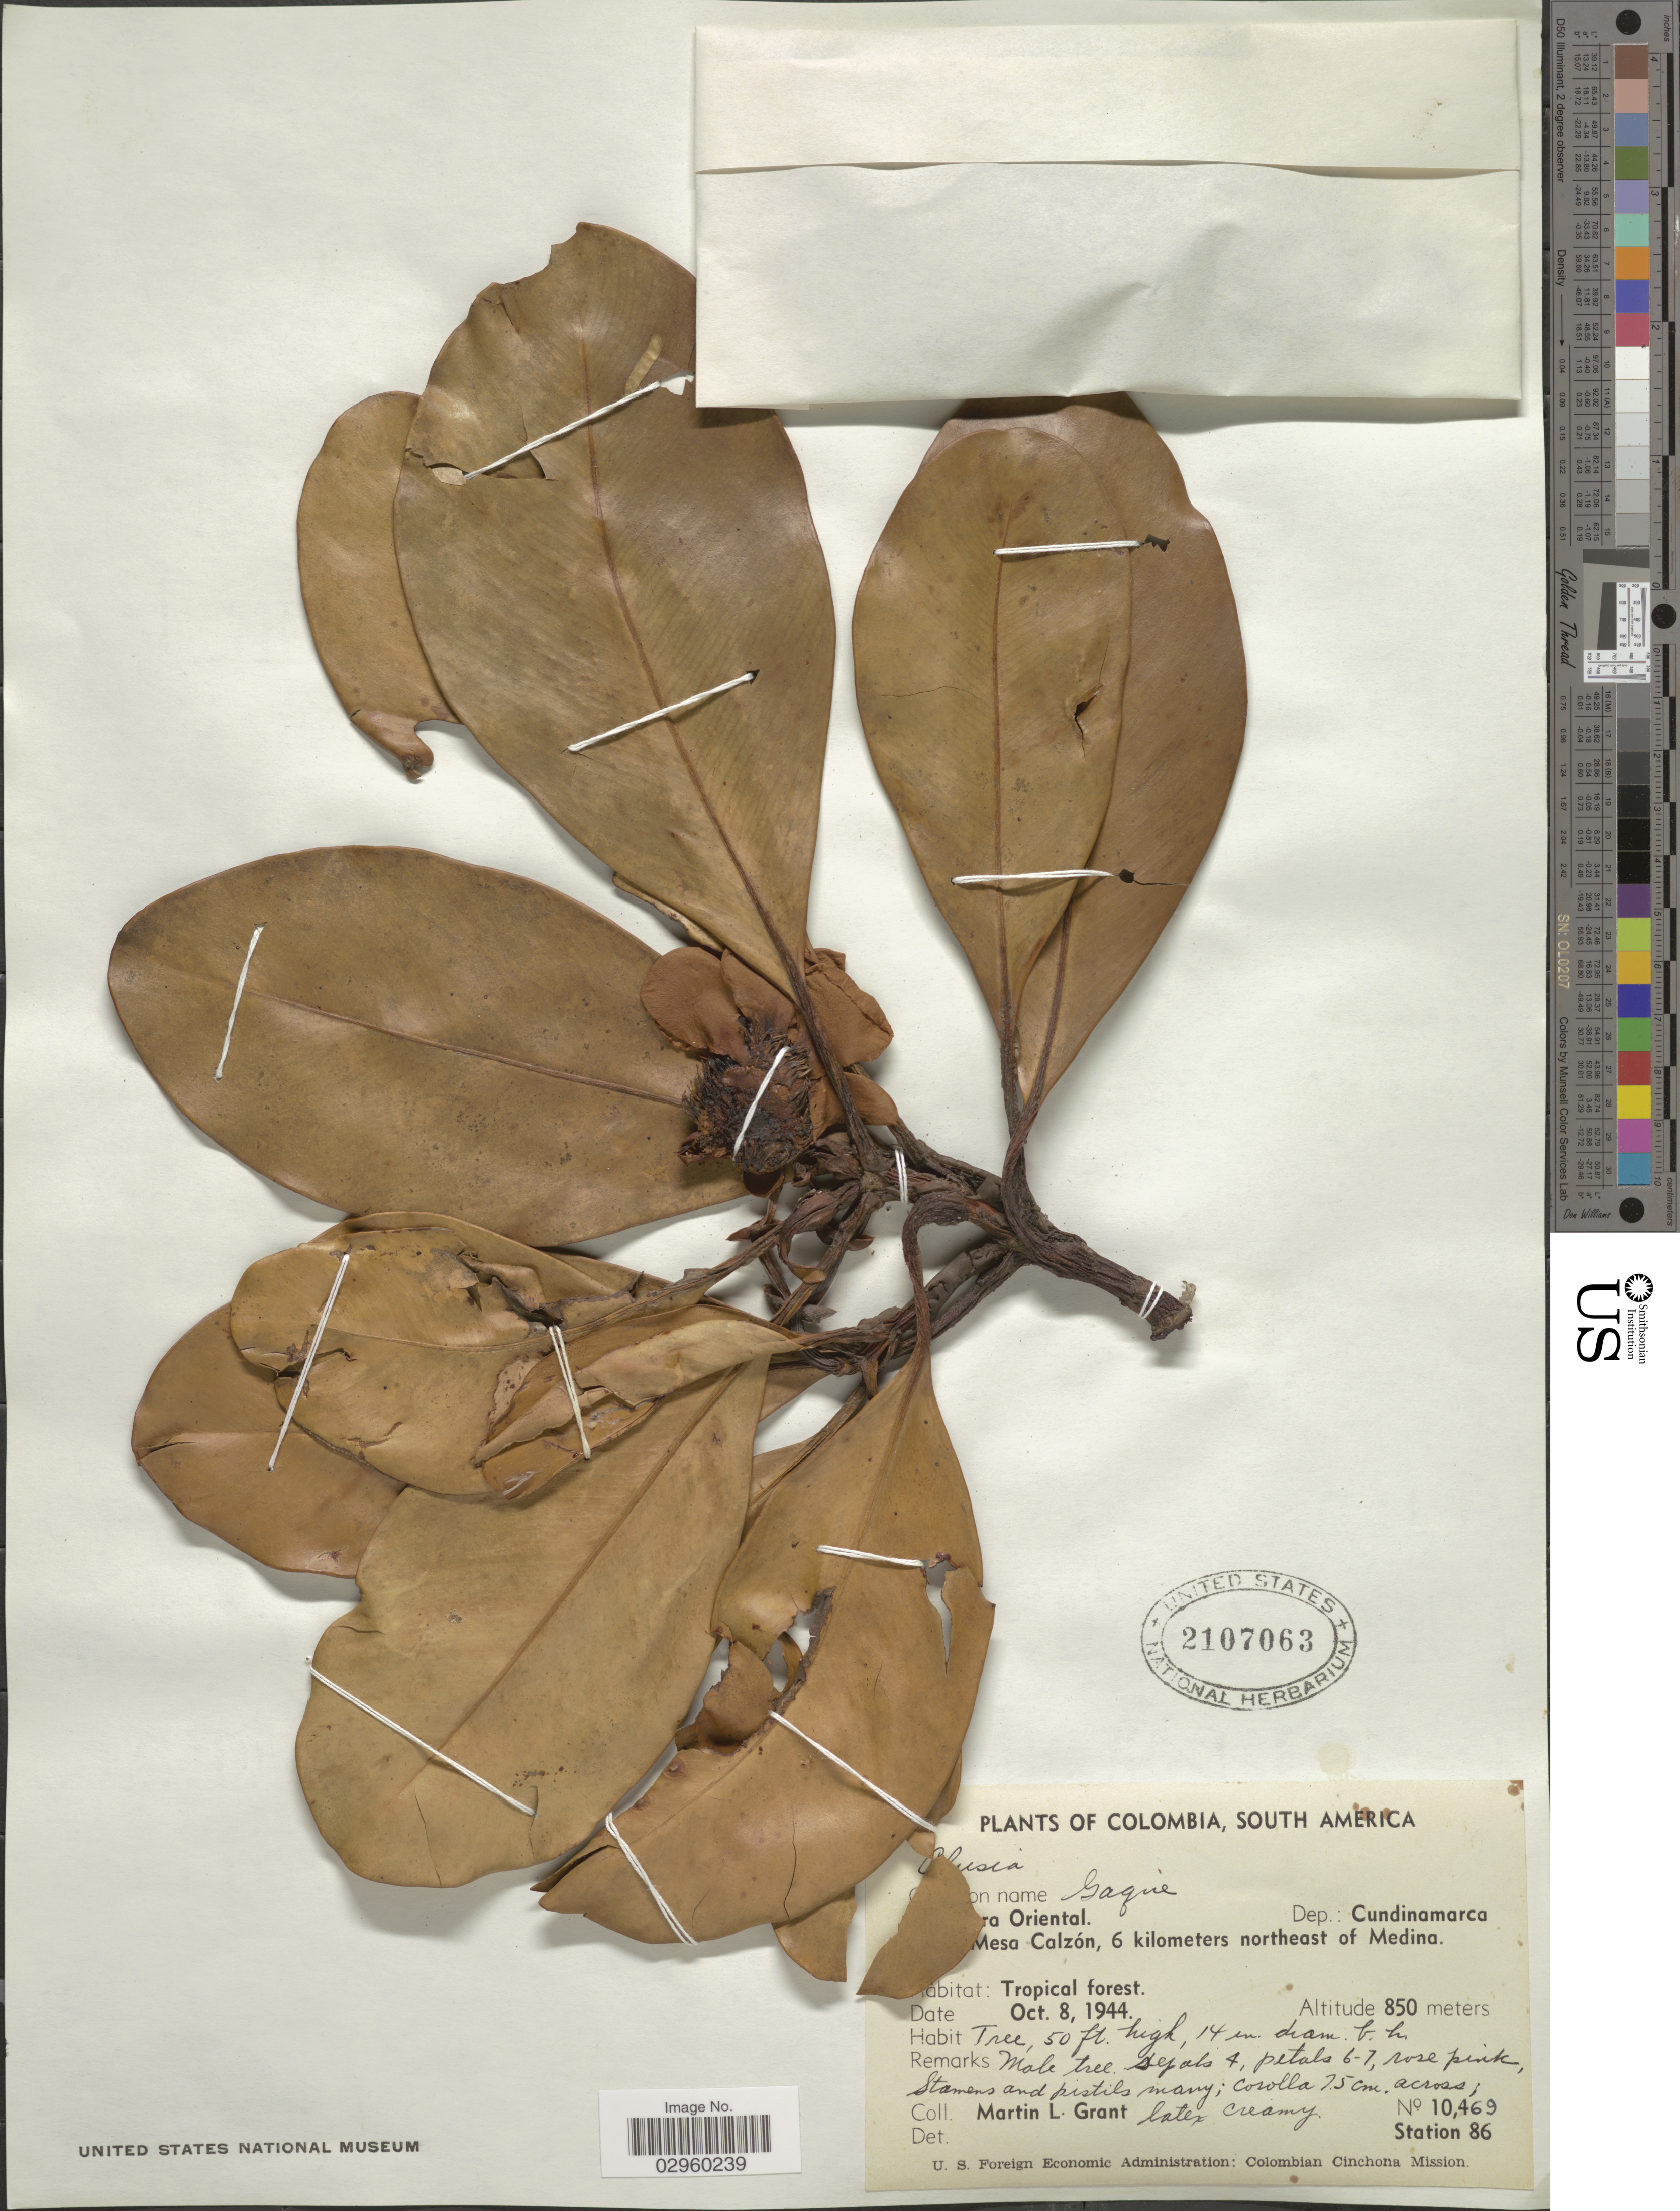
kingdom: Plantae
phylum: Tracheophyta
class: Magnoliopsida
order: Malpighiales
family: Clusiaceae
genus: Clusia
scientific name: Clusia sp.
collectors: M. L. Grant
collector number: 10469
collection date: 1944-10-08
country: Colombia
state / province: Cundinamarca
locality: Cordillera Oriental, Dep.: Cundinamarca, Mesa Calzón, 6 kilometers northeast of Medina. Station 86.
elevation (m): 850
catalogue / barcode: US 2107063